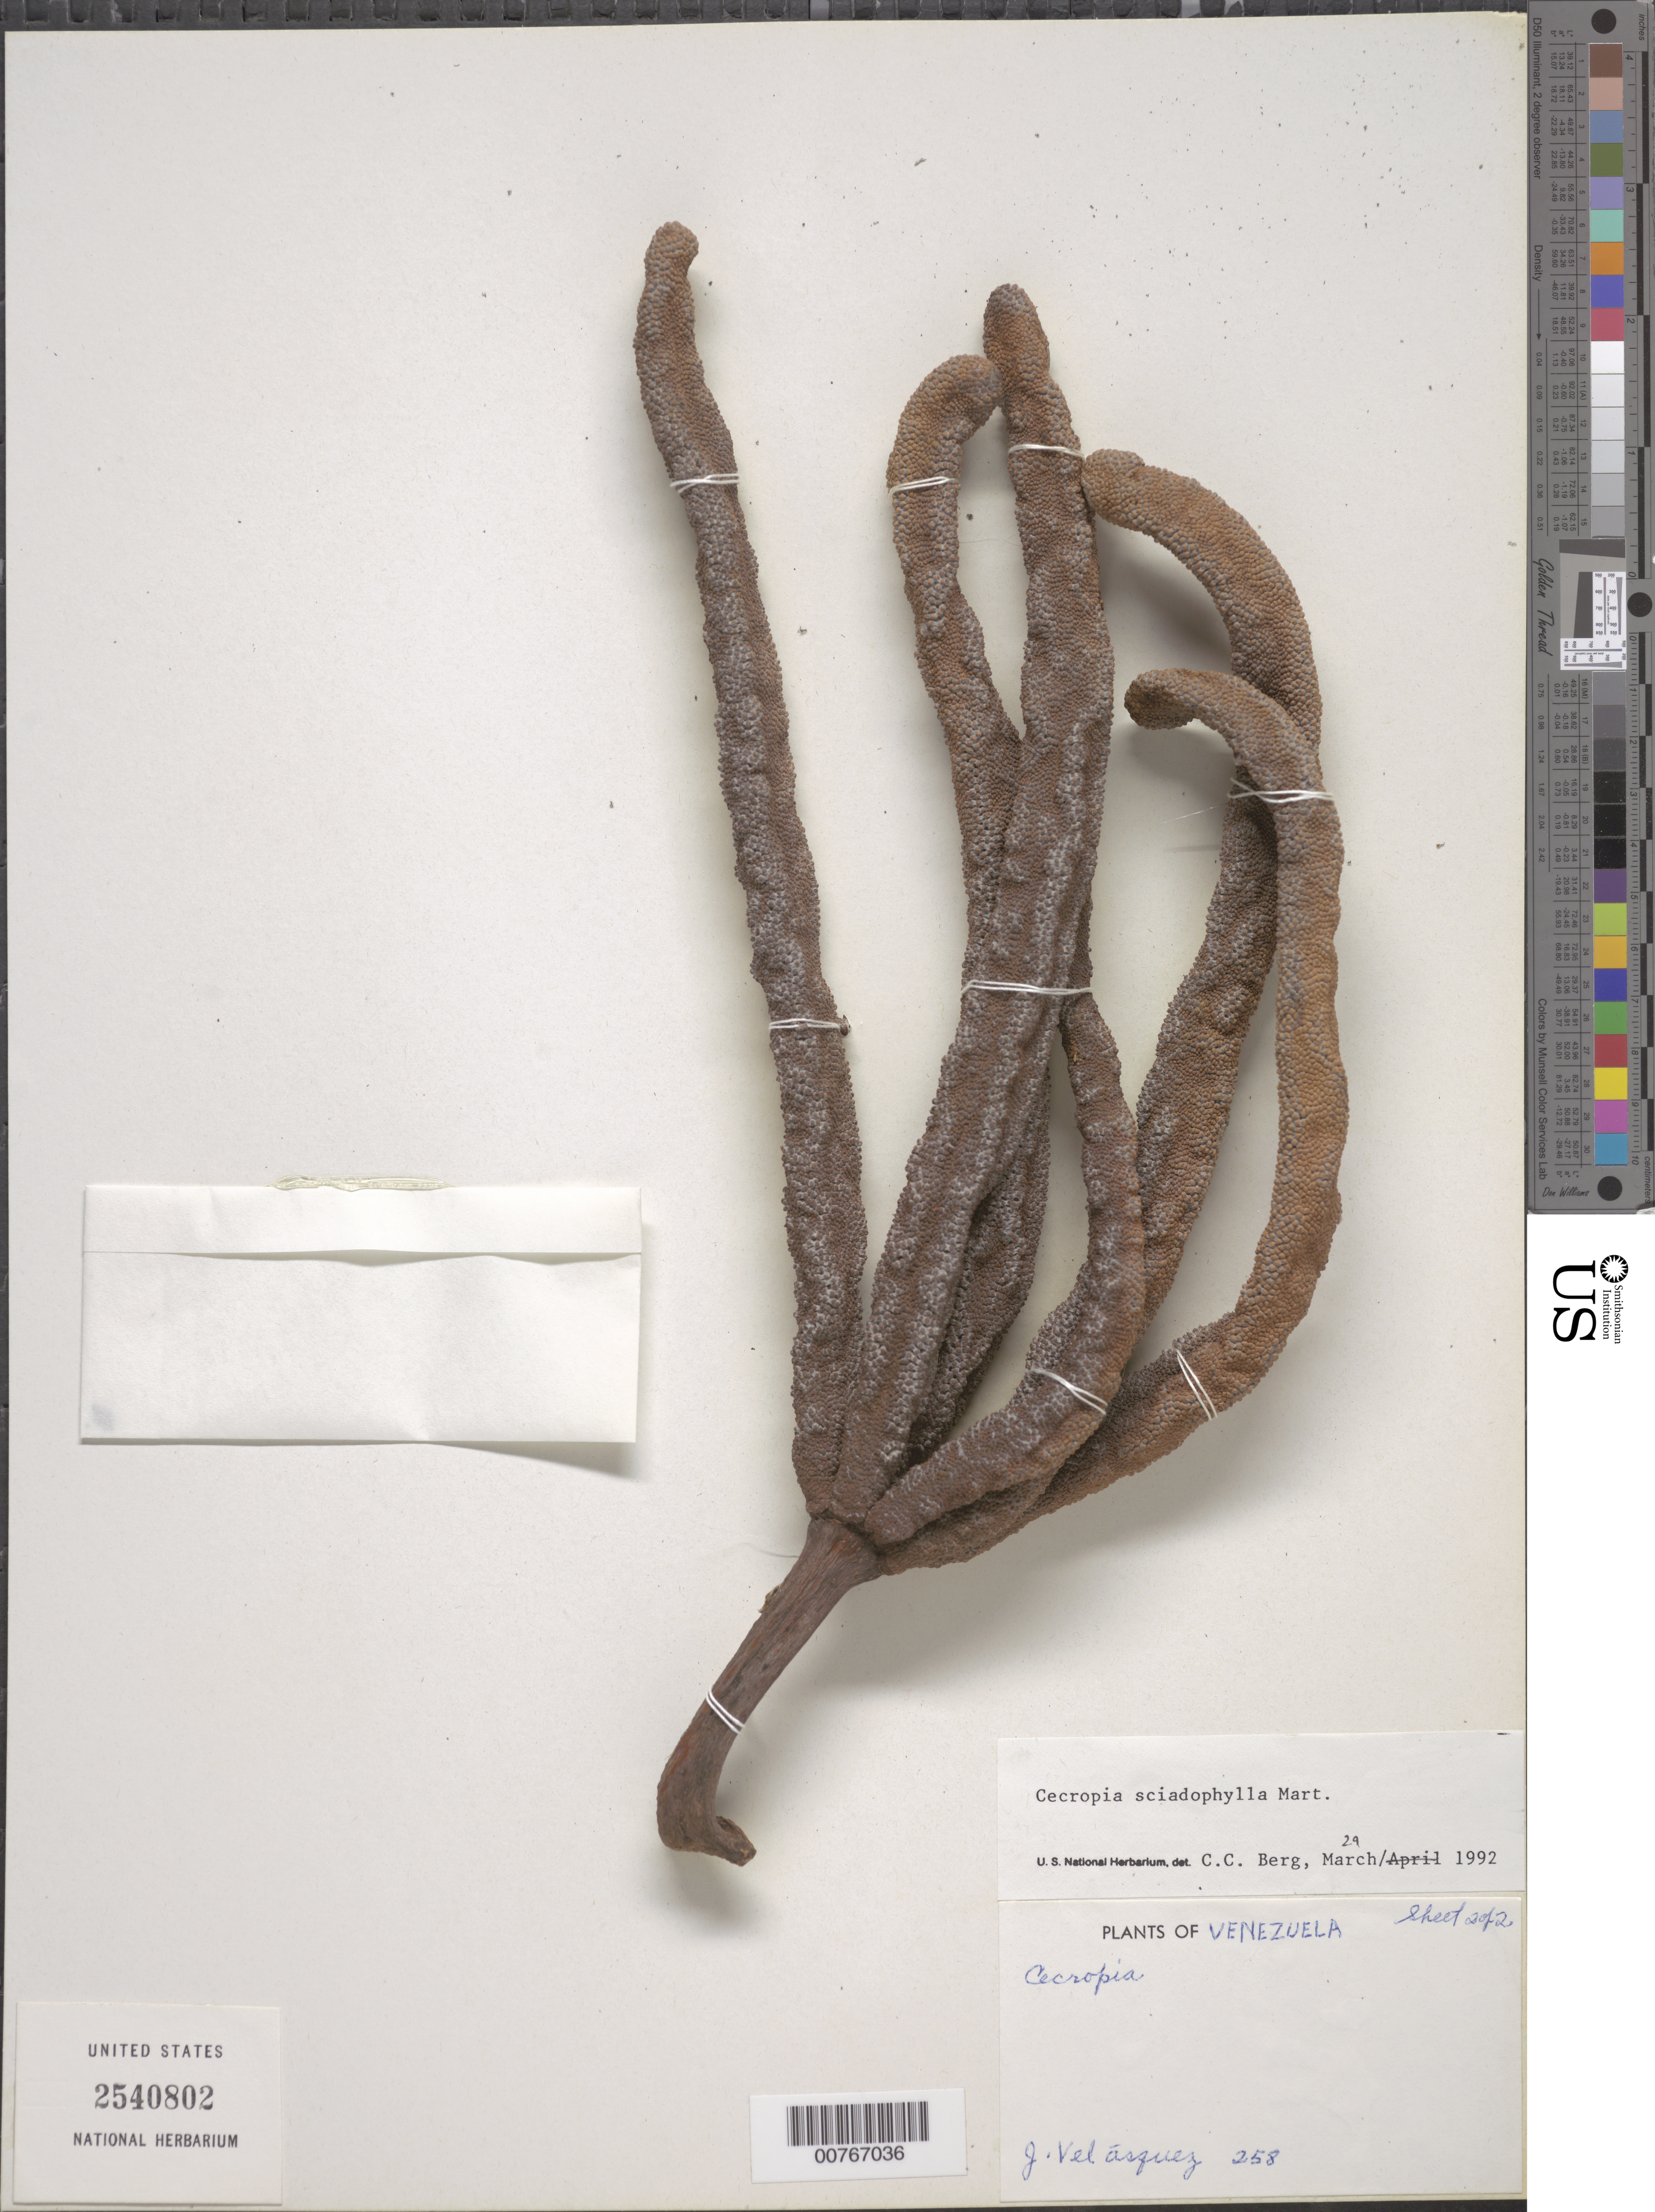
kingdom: Plantae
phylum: Tracheophyta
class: Magnoliopsida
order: Rosales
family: Urticaceae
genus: Cecropia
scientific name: Cecropia sciadophylla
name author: Mart.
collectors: J. Velasquez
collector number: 258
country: Venezuela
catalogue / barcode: US 2540802